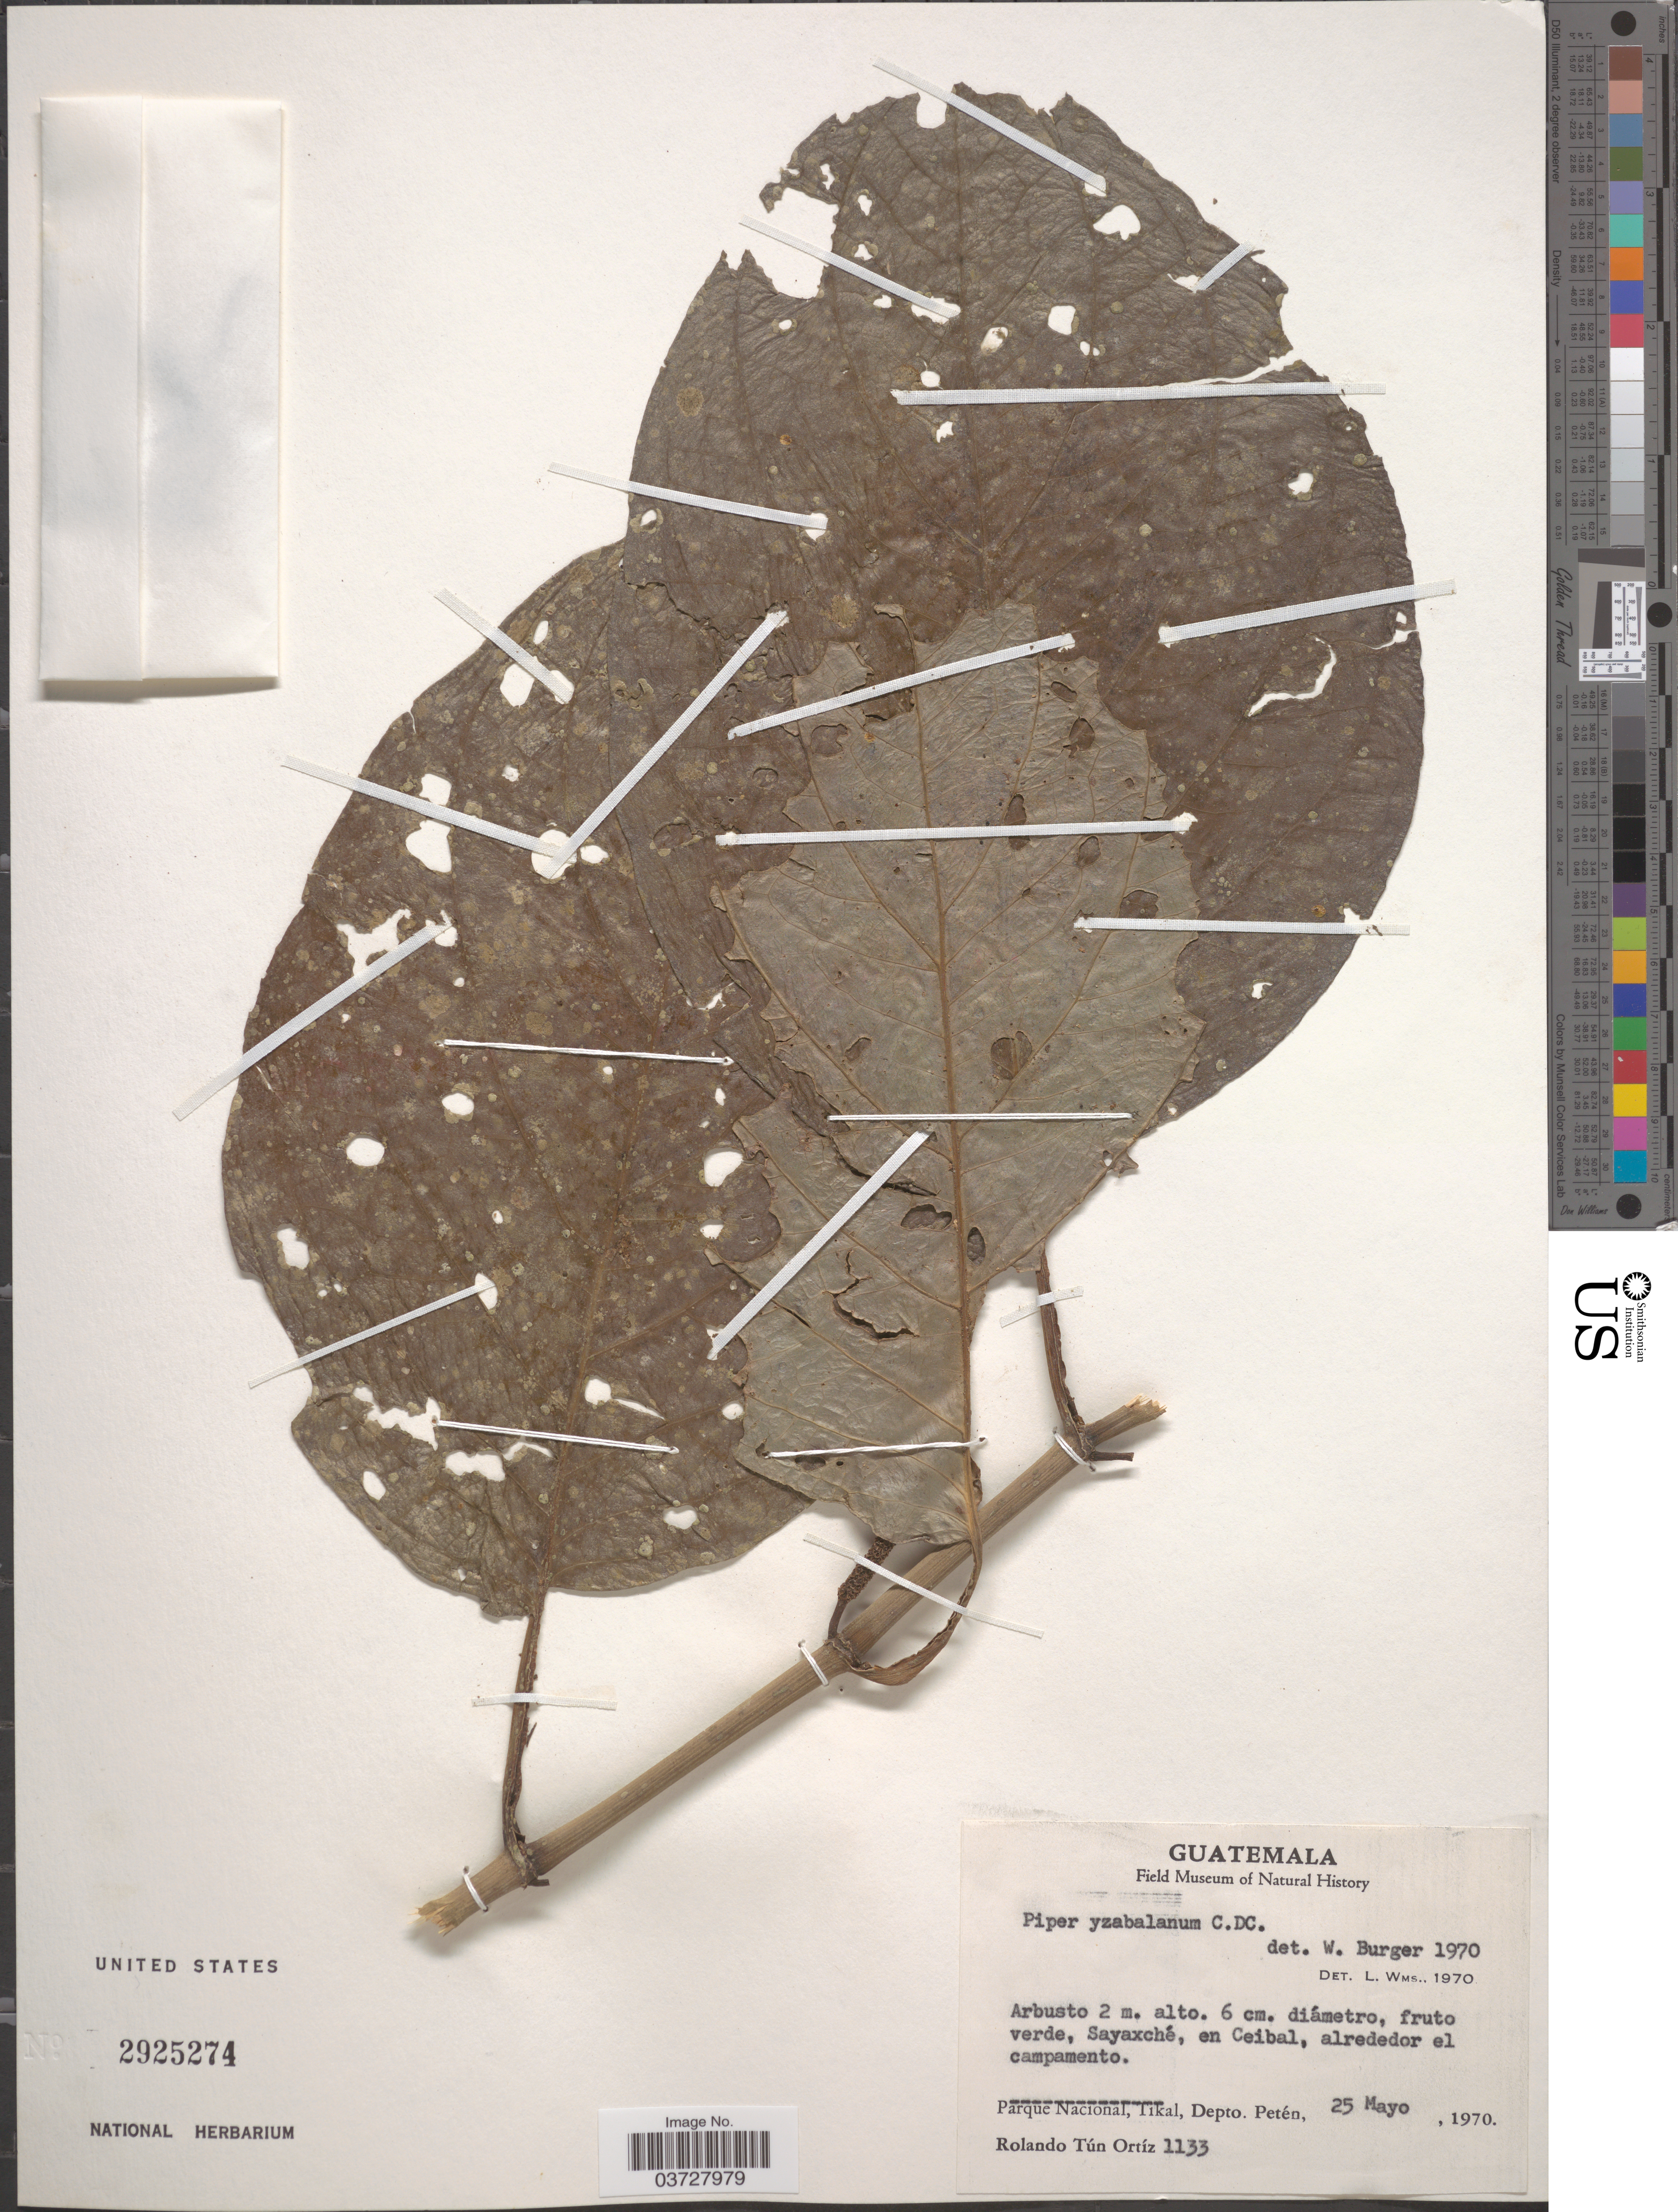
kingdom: Plantae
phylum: Tracheophyta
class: Magnoliopsida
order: Piperales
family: Piperaceae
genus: Piper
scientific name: Piper yzabalanum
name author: C. DC.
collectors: R. T. Ortíz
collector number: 1133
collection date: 1970-05-25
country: Guatemala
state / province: El Peten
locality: Sayaxché, en Ceibal, alrededor el campamento. Depto. Petén.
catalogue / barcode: US 2925274